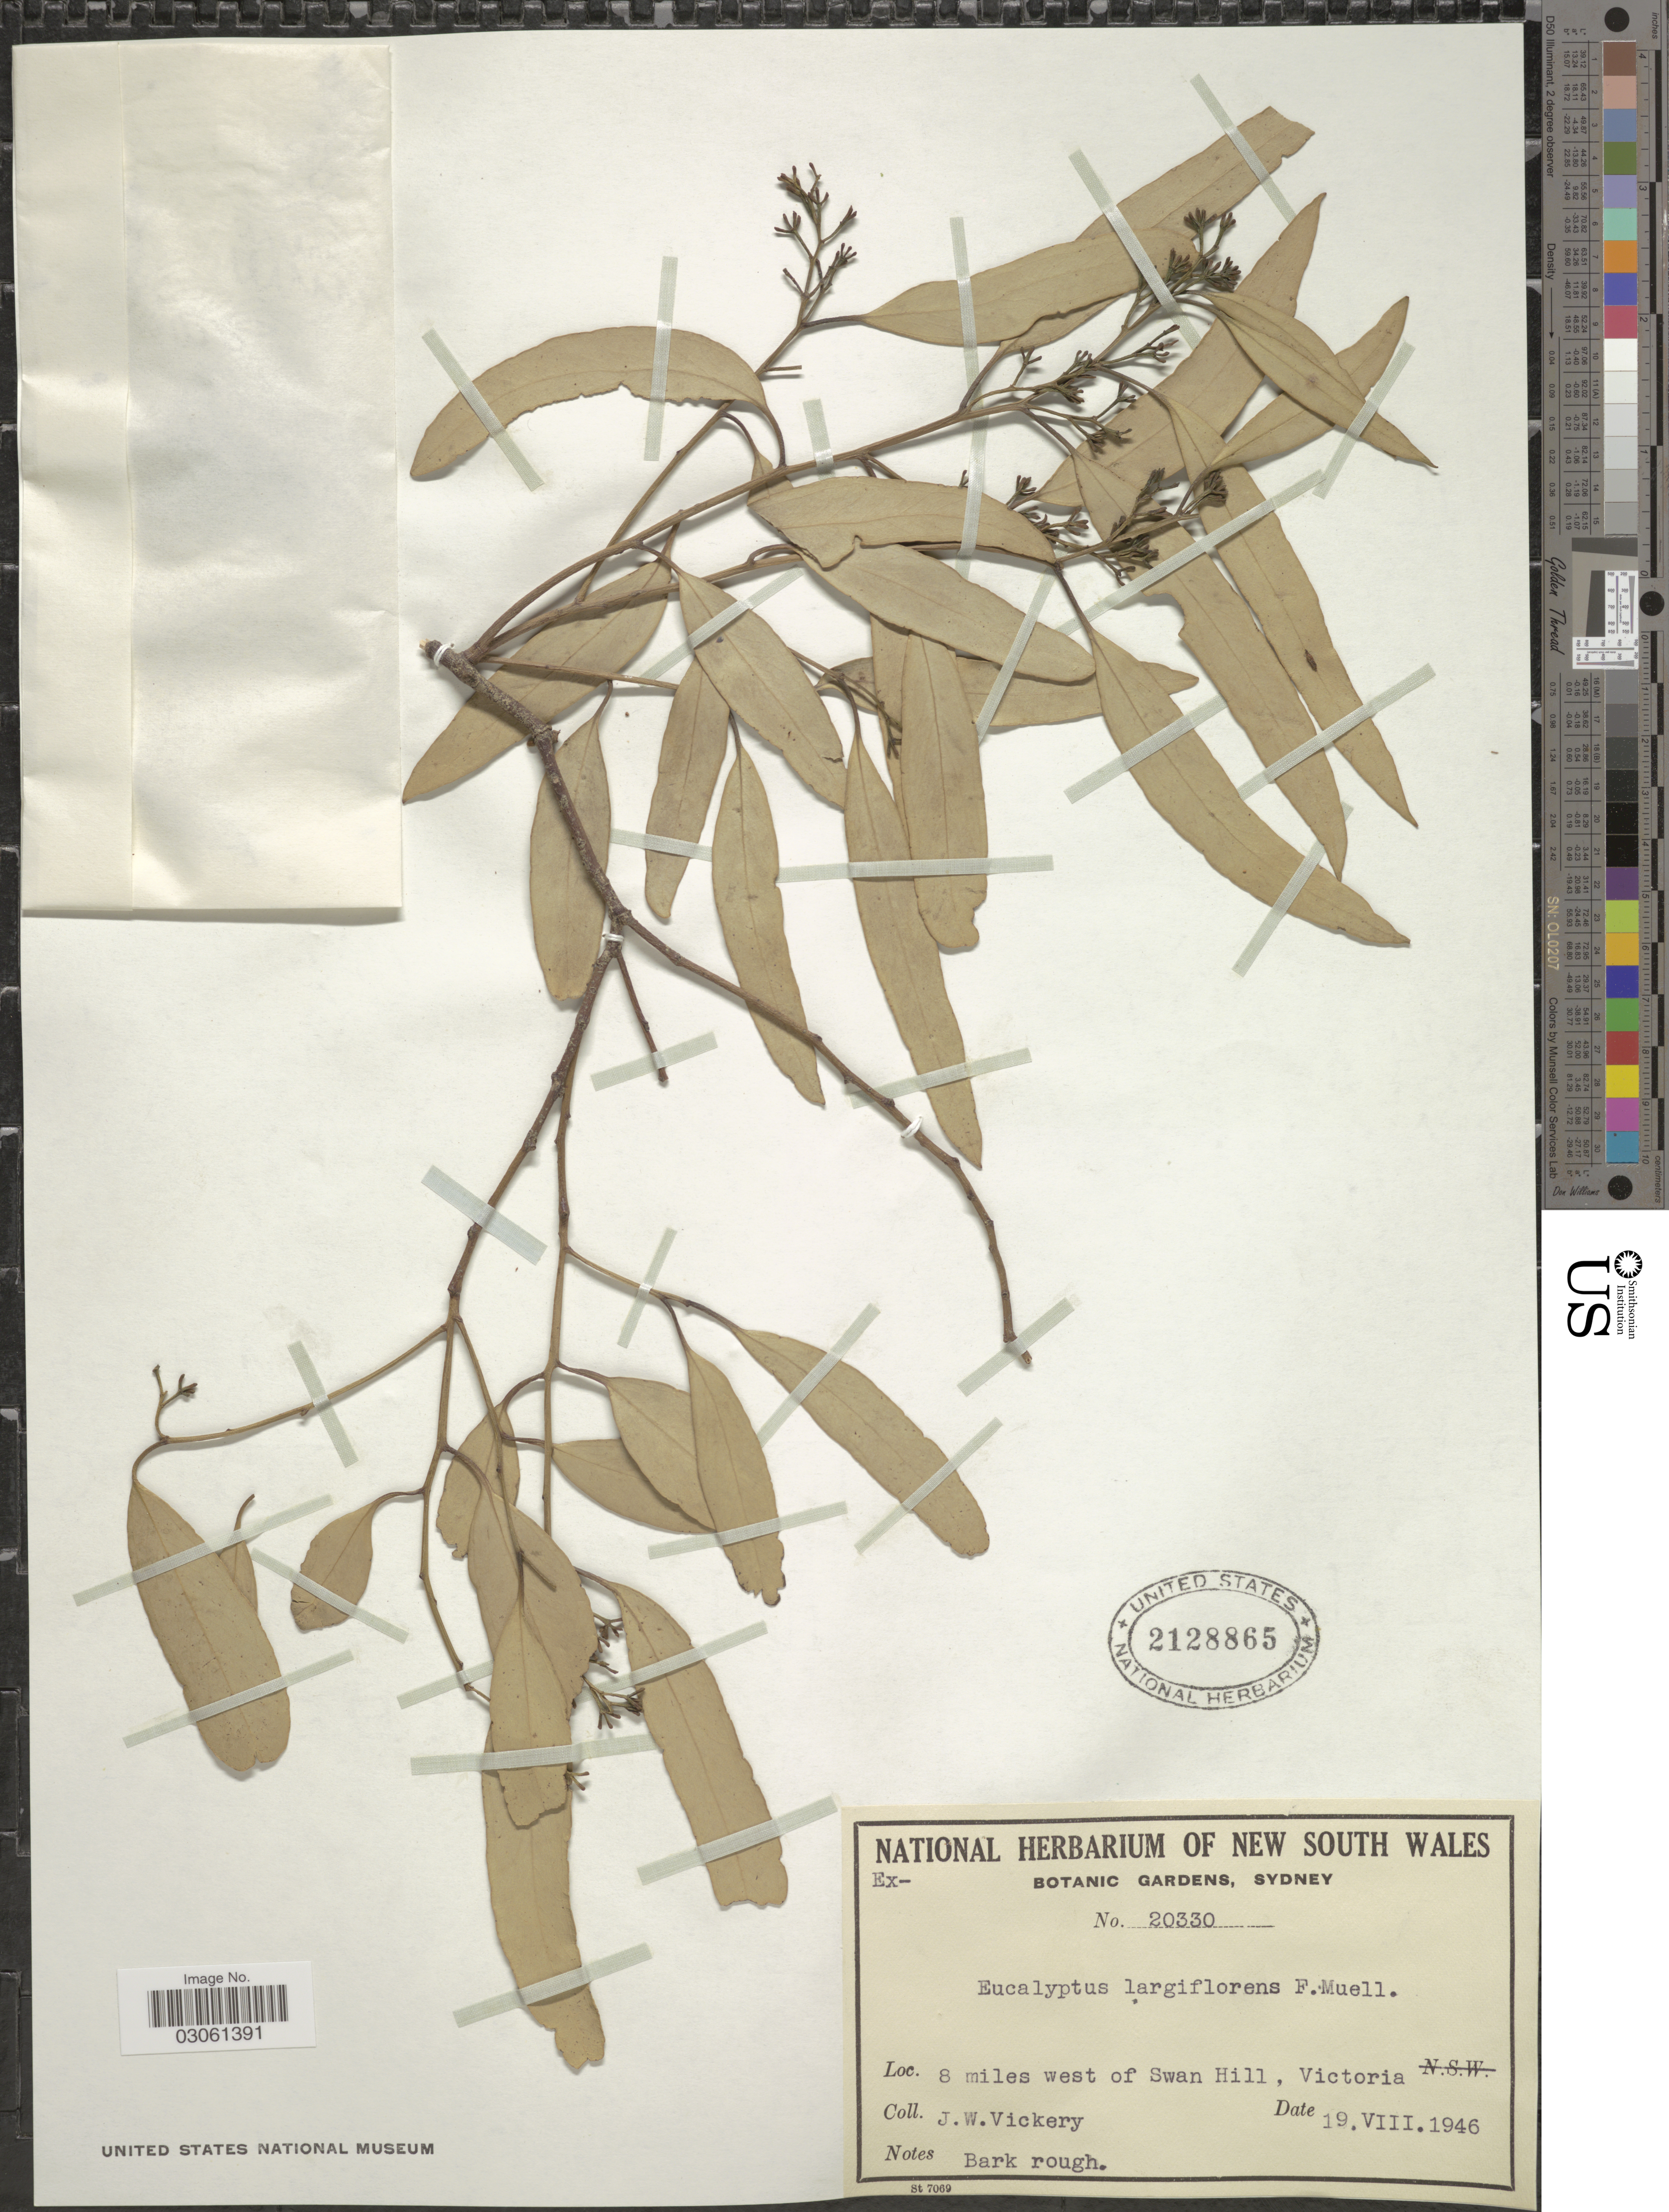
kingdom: Plantae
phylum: Tracheophyta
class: Magnoliopsida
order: Myrtales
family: Myrtaceae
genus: Eucalyptus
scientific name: Eucalyptus largiflorens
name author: F. Muell.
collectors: J. Vickery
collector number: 20330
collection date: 1946-08-19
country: Australia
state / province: New South Wales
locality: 8 miles west of Swan Hill, Victoria.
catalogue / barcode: US 2128865